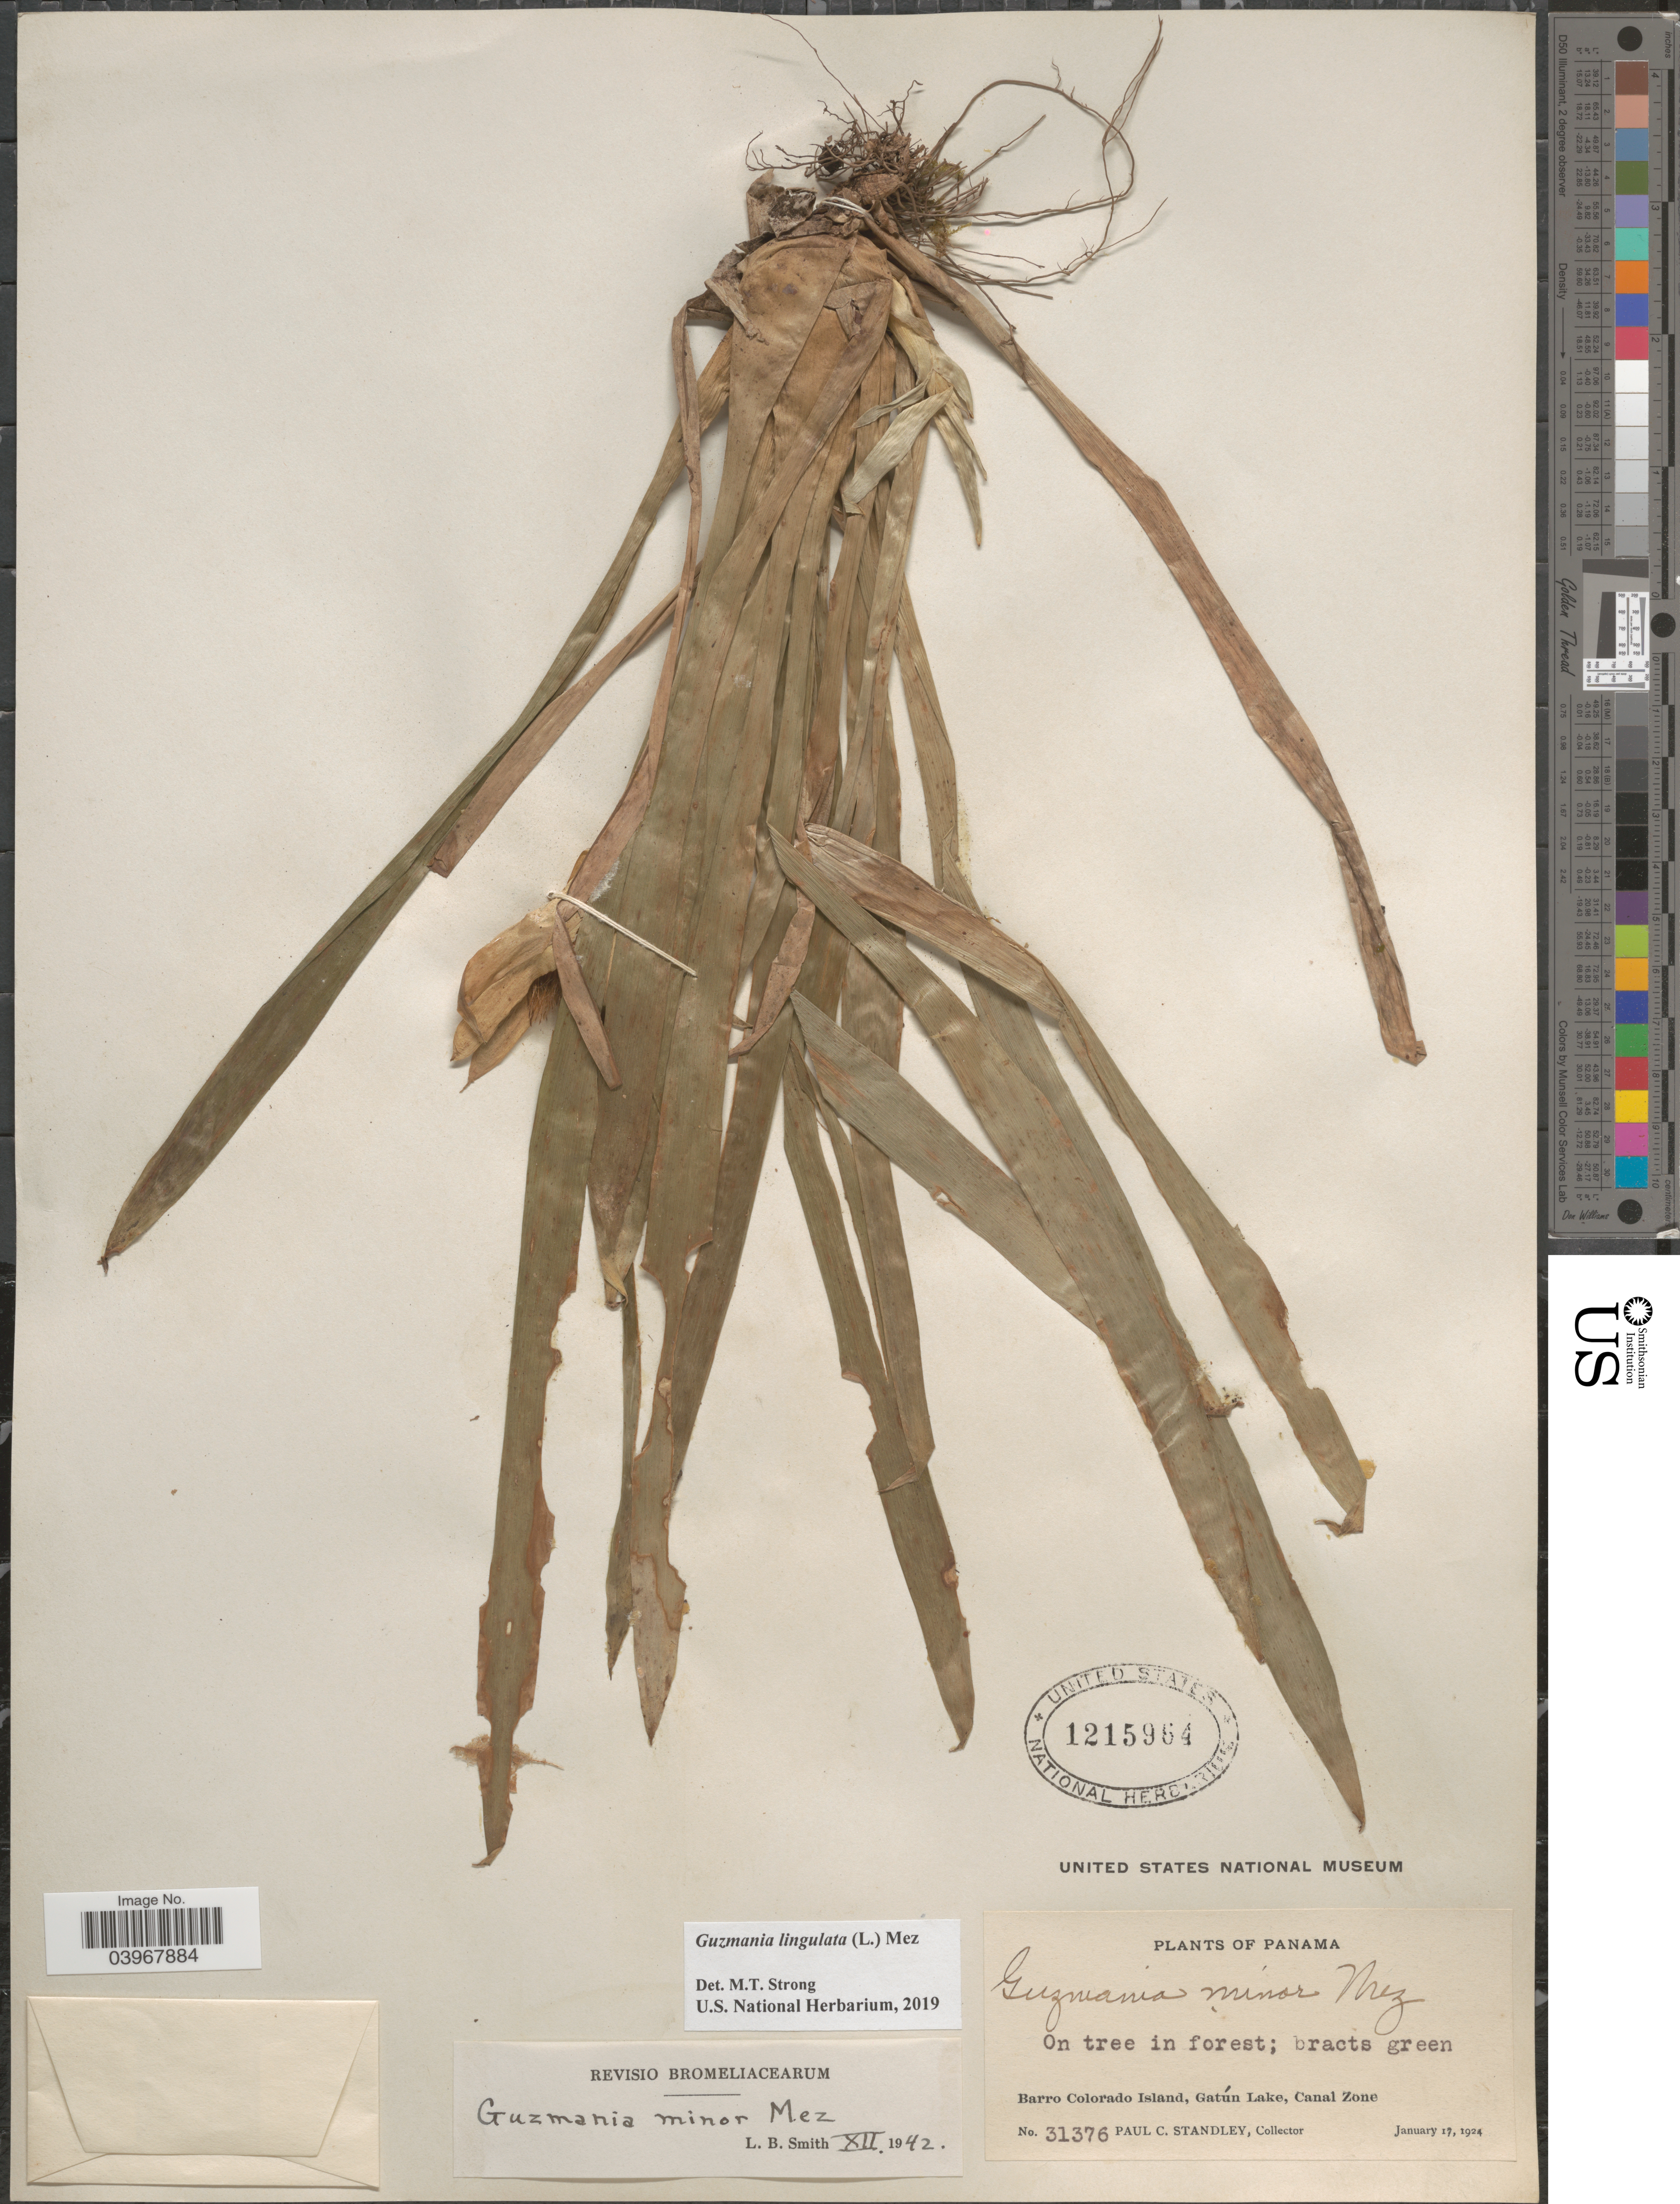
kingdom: Plantae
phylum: Tracheophyta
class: Liliopsida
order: Poales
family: Bromeliaceae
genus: Guzmania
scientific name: Guzmania lingulata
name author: (L.) Mez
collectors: P. C. Standley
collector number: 31376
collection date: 1924-01-17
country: Panama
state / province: Panamá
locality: Barro Colorado Island, Gatún Lake, Canal Zone.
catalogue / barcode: US 1215964